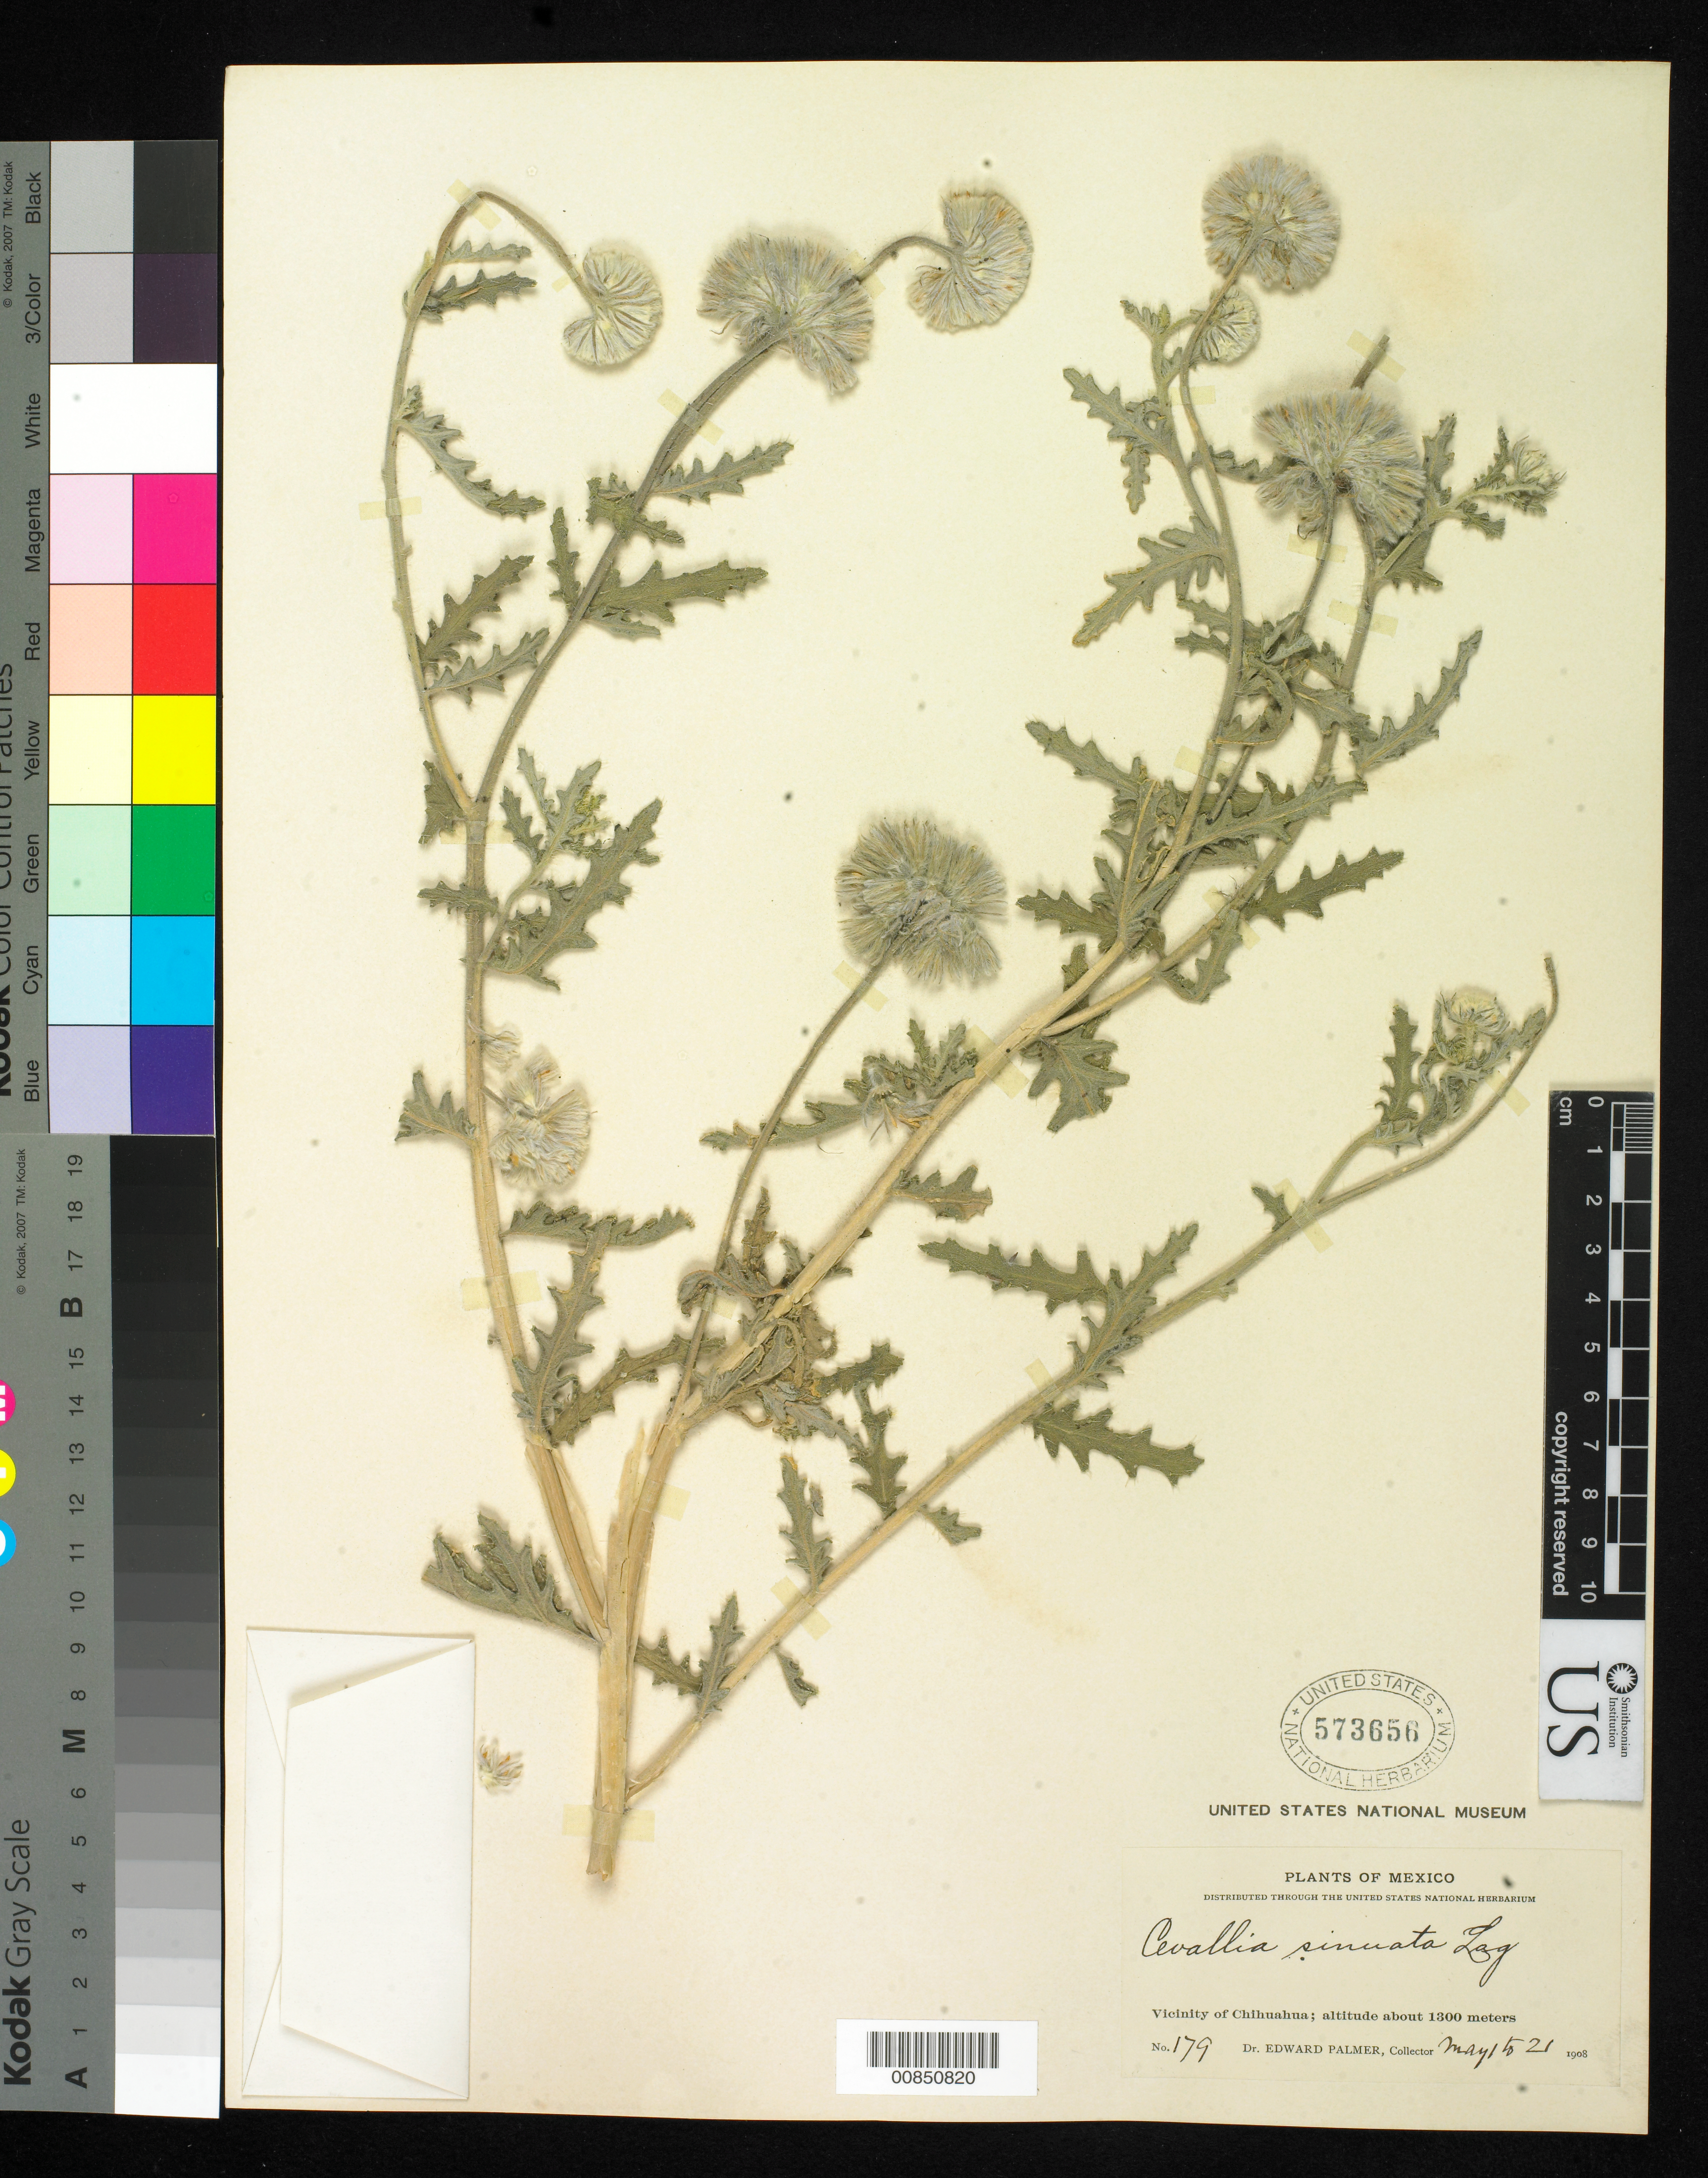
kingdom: Plantae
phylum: Tracheophyta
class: Magnoliopsida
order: Cornales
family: Loasaceae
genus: Cevallia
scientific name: Cevallia sinuata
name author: Lag.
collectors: E. Palmer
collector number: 179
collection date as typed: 01 May 1908 to 21 May 1908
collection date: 1908-05-01/1908-05-21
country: Mexico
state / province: Chihuahua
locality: Vicinity of Chihuahua.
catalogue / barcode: US 573656